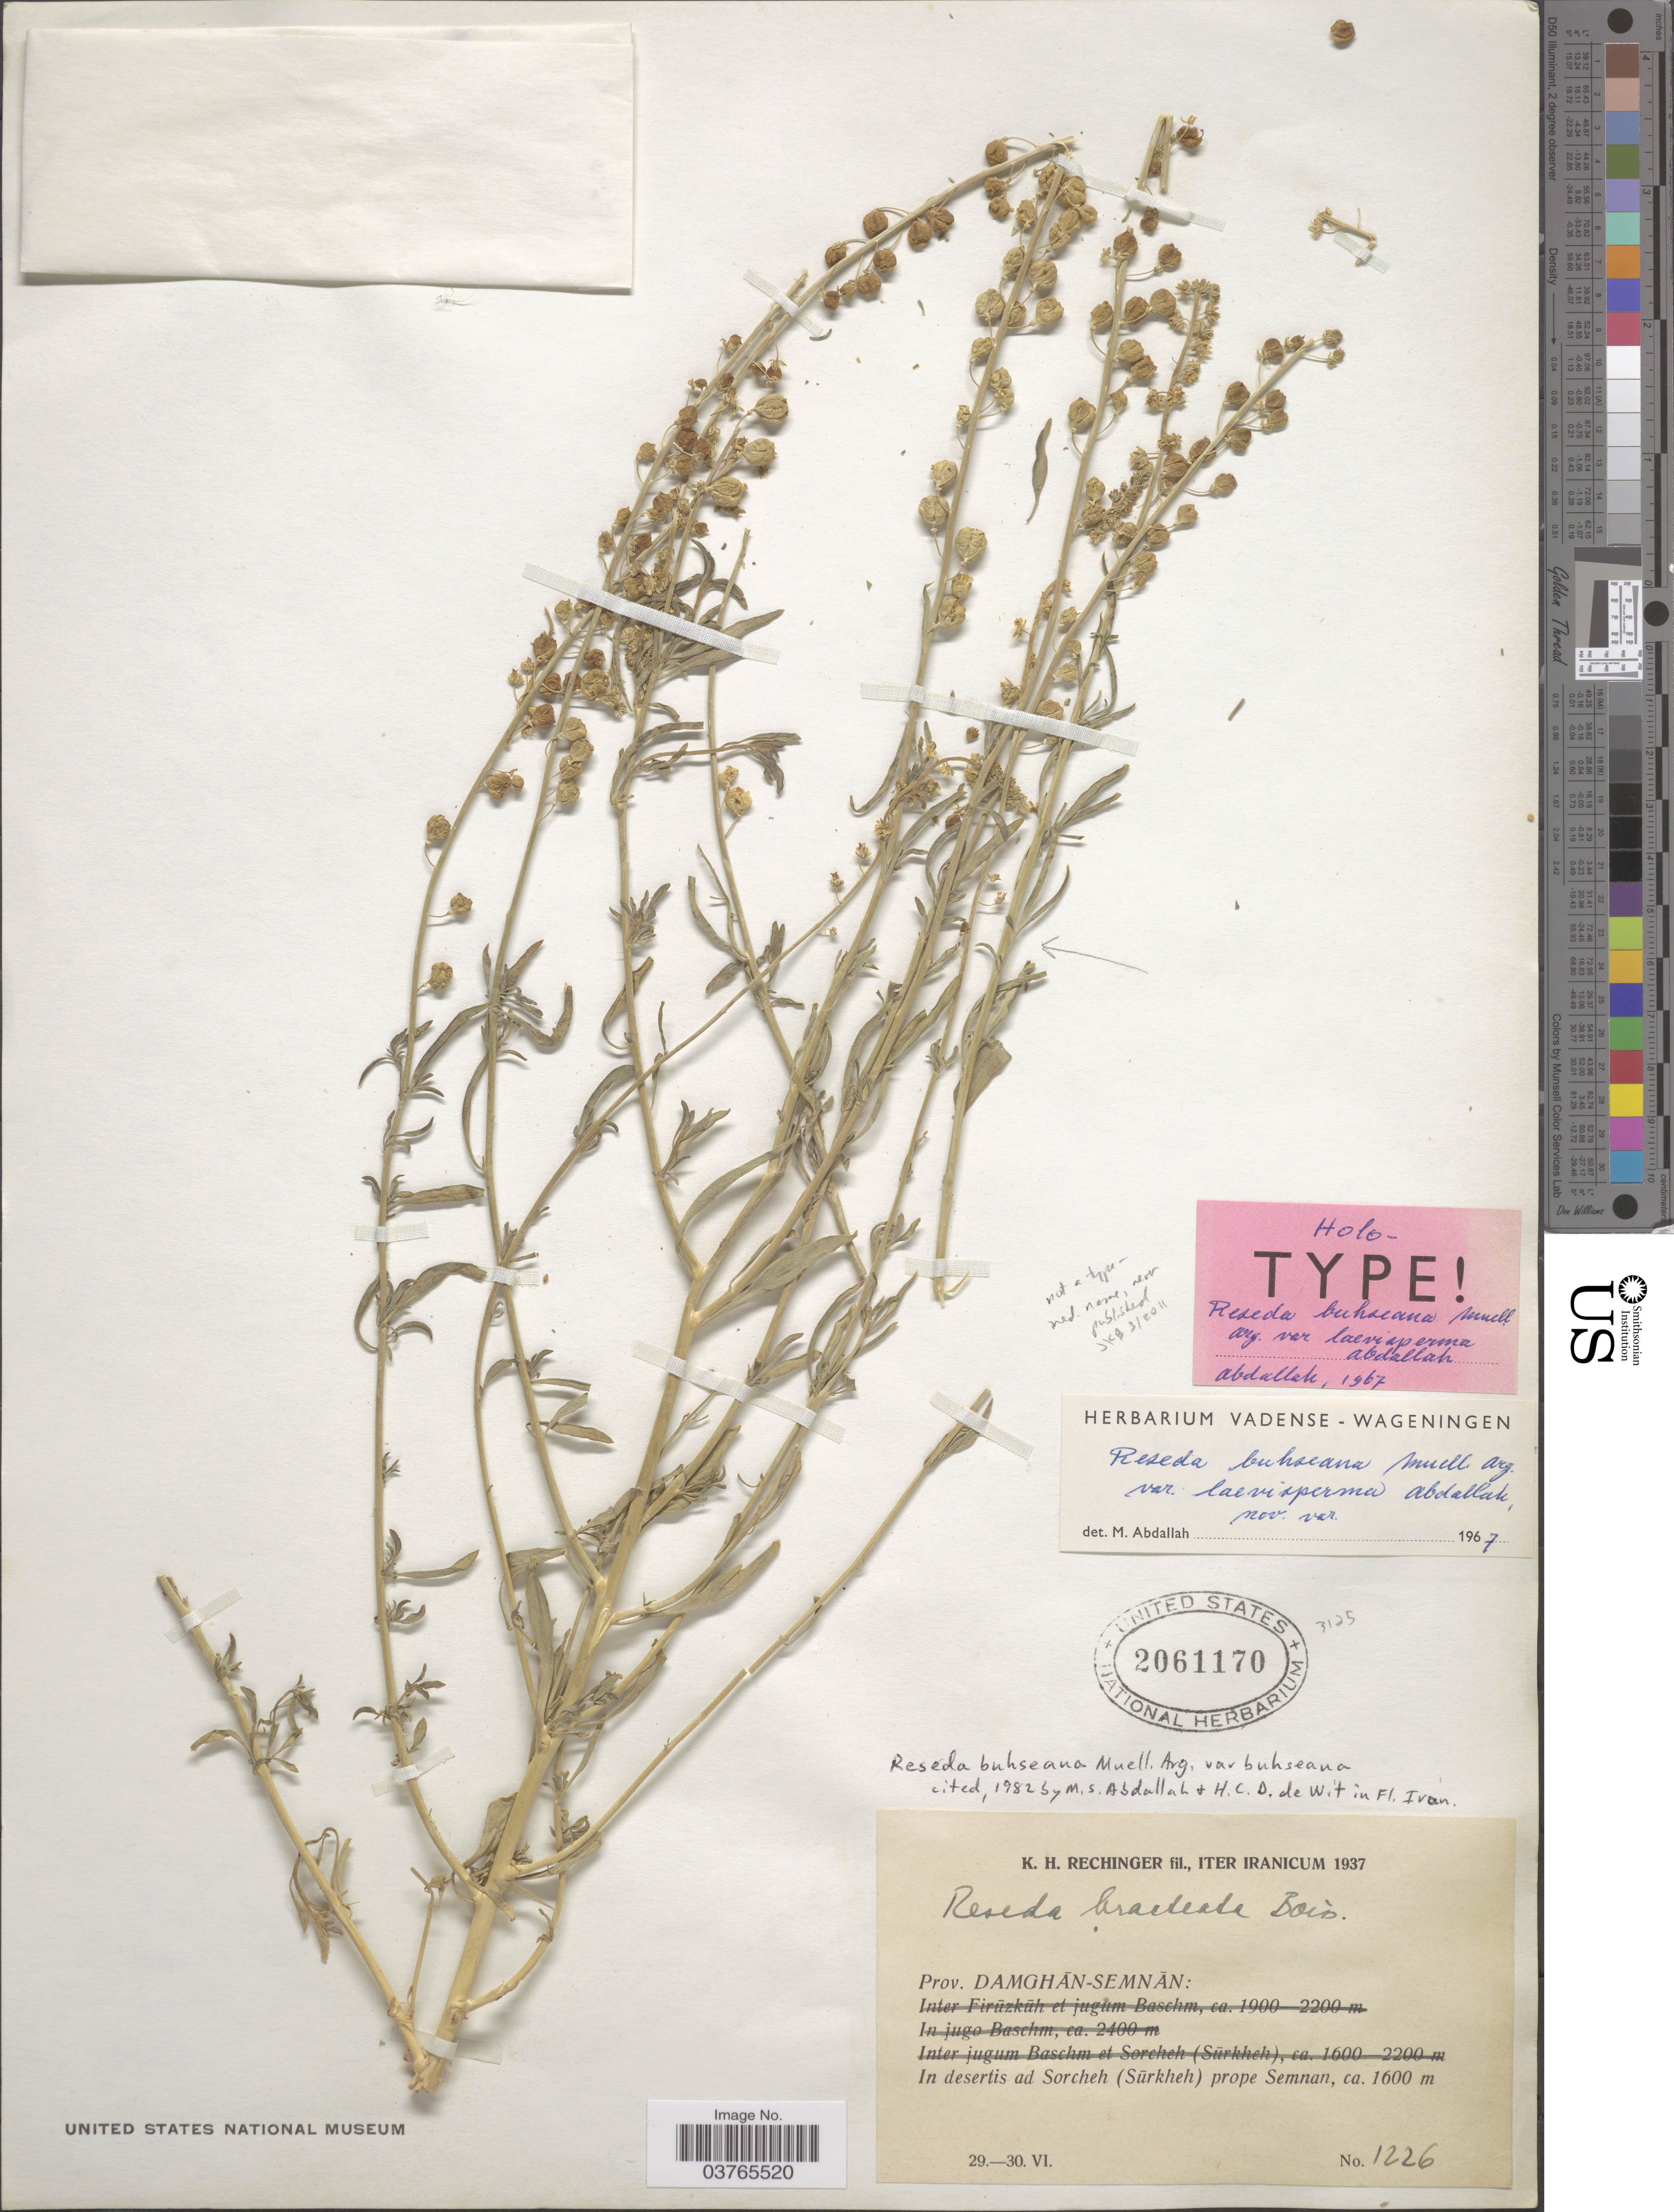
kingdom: Plantae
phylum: Tracheophyta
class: Magnoliopsida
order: Brassicales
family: Resedaceae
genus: Reseda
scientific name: Reseda buhseana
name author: Müll. Arg.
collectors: K. H. Rechinger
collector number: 1226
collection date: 1937-06-29/1937-06-30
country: Iran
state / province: Semnan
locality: Iter Iranicum. Prov. Damghān-Semnān: In desertis ad Sorcheh ( Sūrkheh) prope Semnan.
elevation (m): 1600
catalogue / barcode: US 2061170